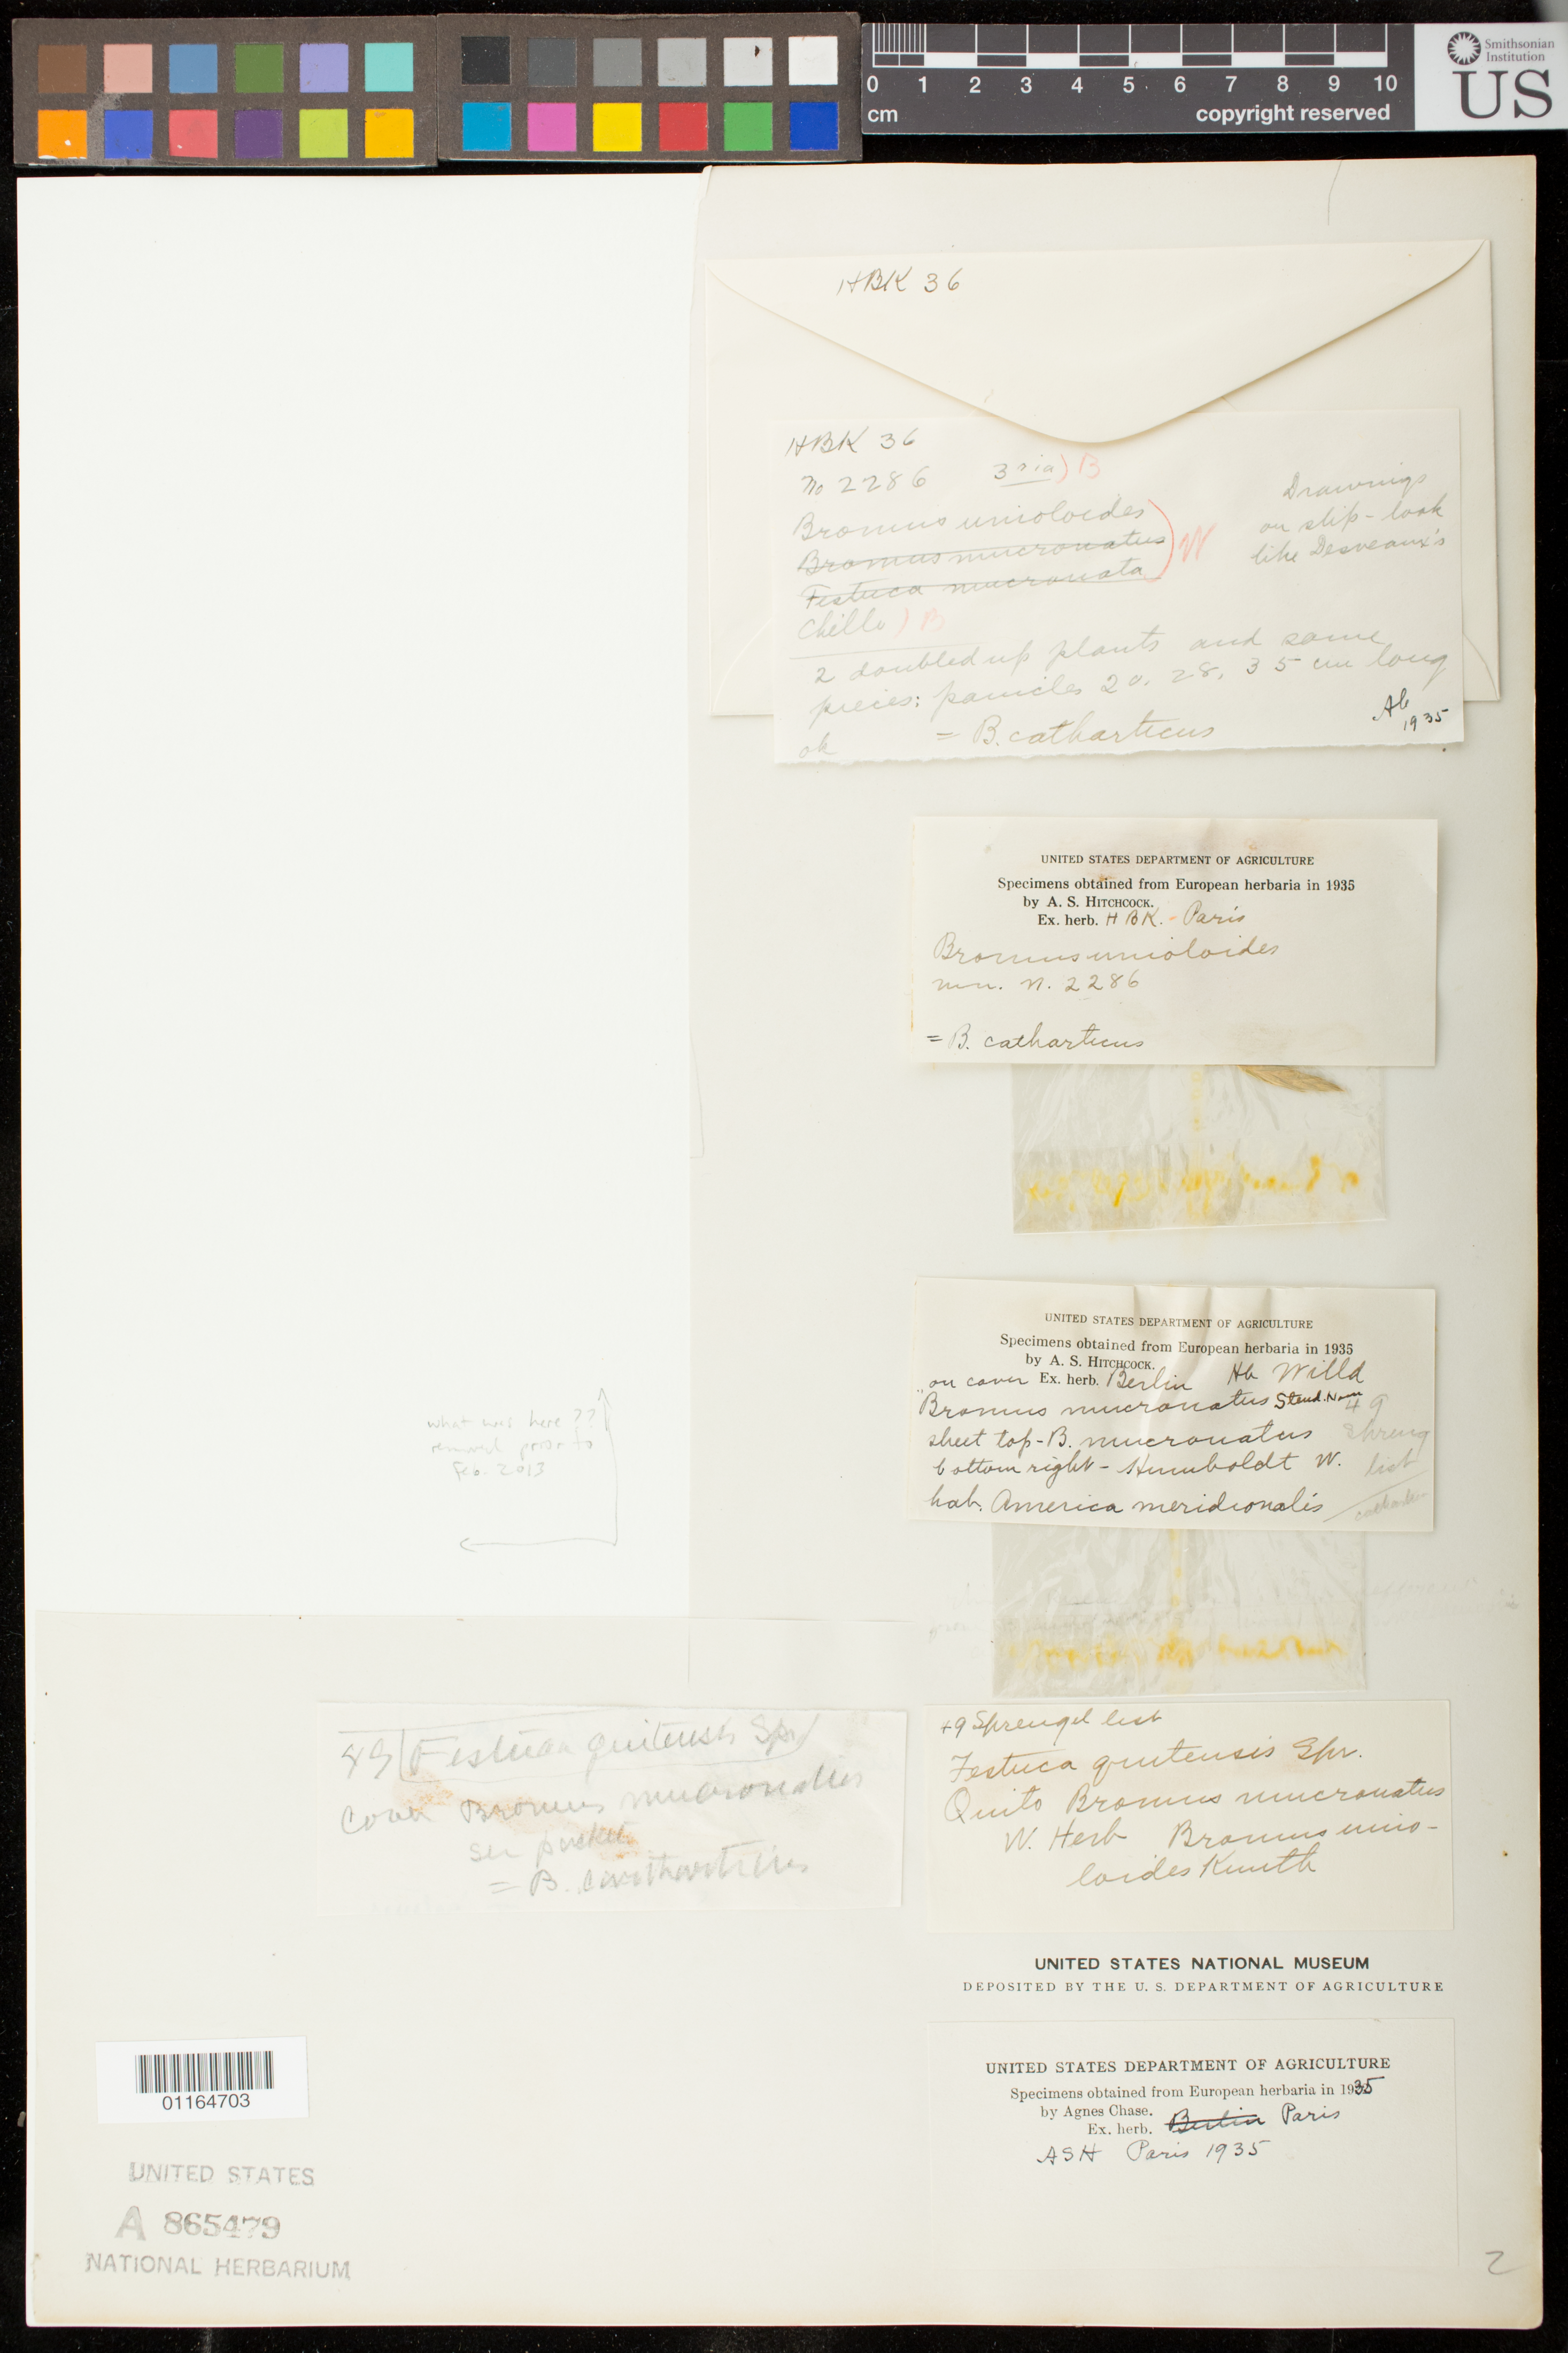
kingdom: Plantae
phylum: Tracheophyta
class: Liliopsida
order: Poales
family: Poaceae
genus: Bromus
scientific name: Bromus unioloides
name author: Kunth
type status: Type Collection; Possible Type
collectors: A. J. A. Bonpland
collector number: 2286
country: Ecuador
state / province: Pichincha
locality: Prope Chillo, reg. Quitensi.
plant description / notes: Fragmentary material of type specimen(s). Sheet mounted with 3 elements, ex herb. Willd. (Berlin), ex herb. HBK (Paris), ex herb. unknown. Another (unknown) element has been removed and remounted on a separate sheet at some point prior to 2013; some annotations on sheet may refer to material no longer present (and that removed material may be lacking some critical annotations, wherever it ended up).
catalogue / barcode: US 865479A